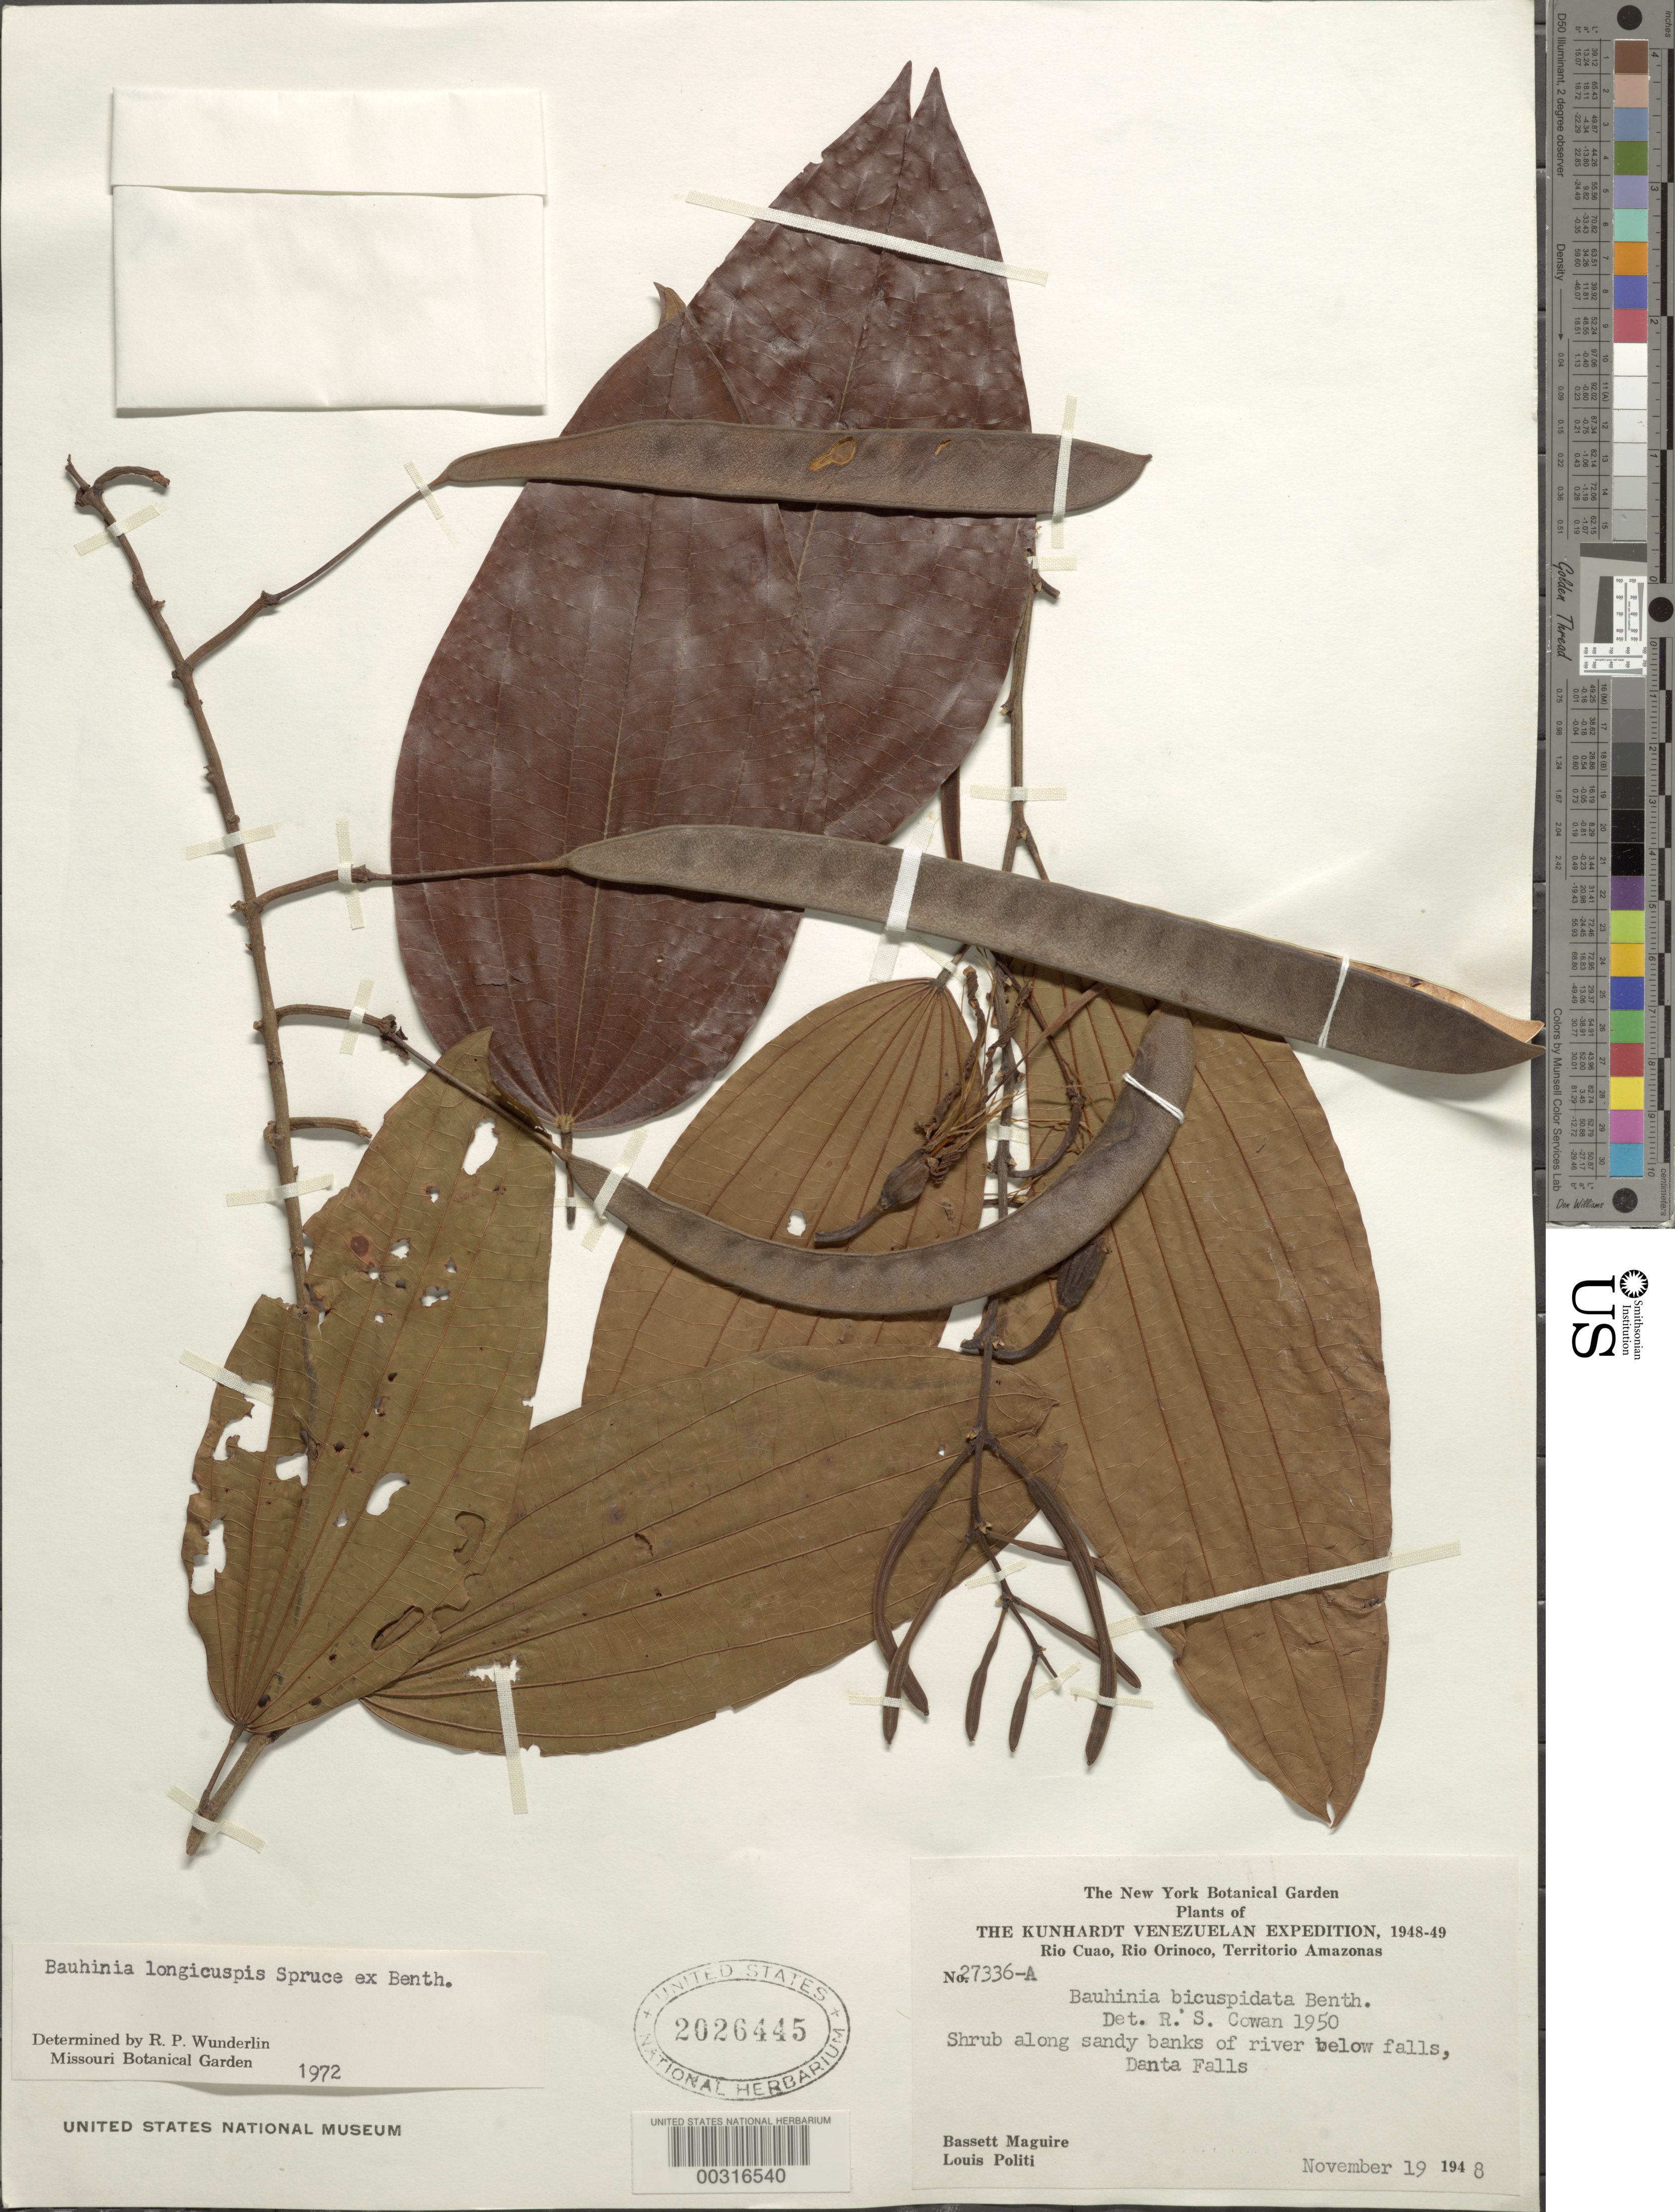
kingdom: Plantae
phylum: Tracheophyta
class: Magnoliopsida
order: Fabales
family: Fabaceae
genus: Bauhinia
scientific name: Bauhinia longicuspis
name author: Spruce ex Benth.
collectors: B. Maguire & L. Politi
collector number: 27336-a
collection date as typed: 19 Nov 1948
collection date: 1948-11-19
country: Venezuela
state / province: Amazonas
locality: River below danta falls; rio cuao, rio orinoco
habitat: Along sandy banks of river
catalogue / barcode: US 2026445